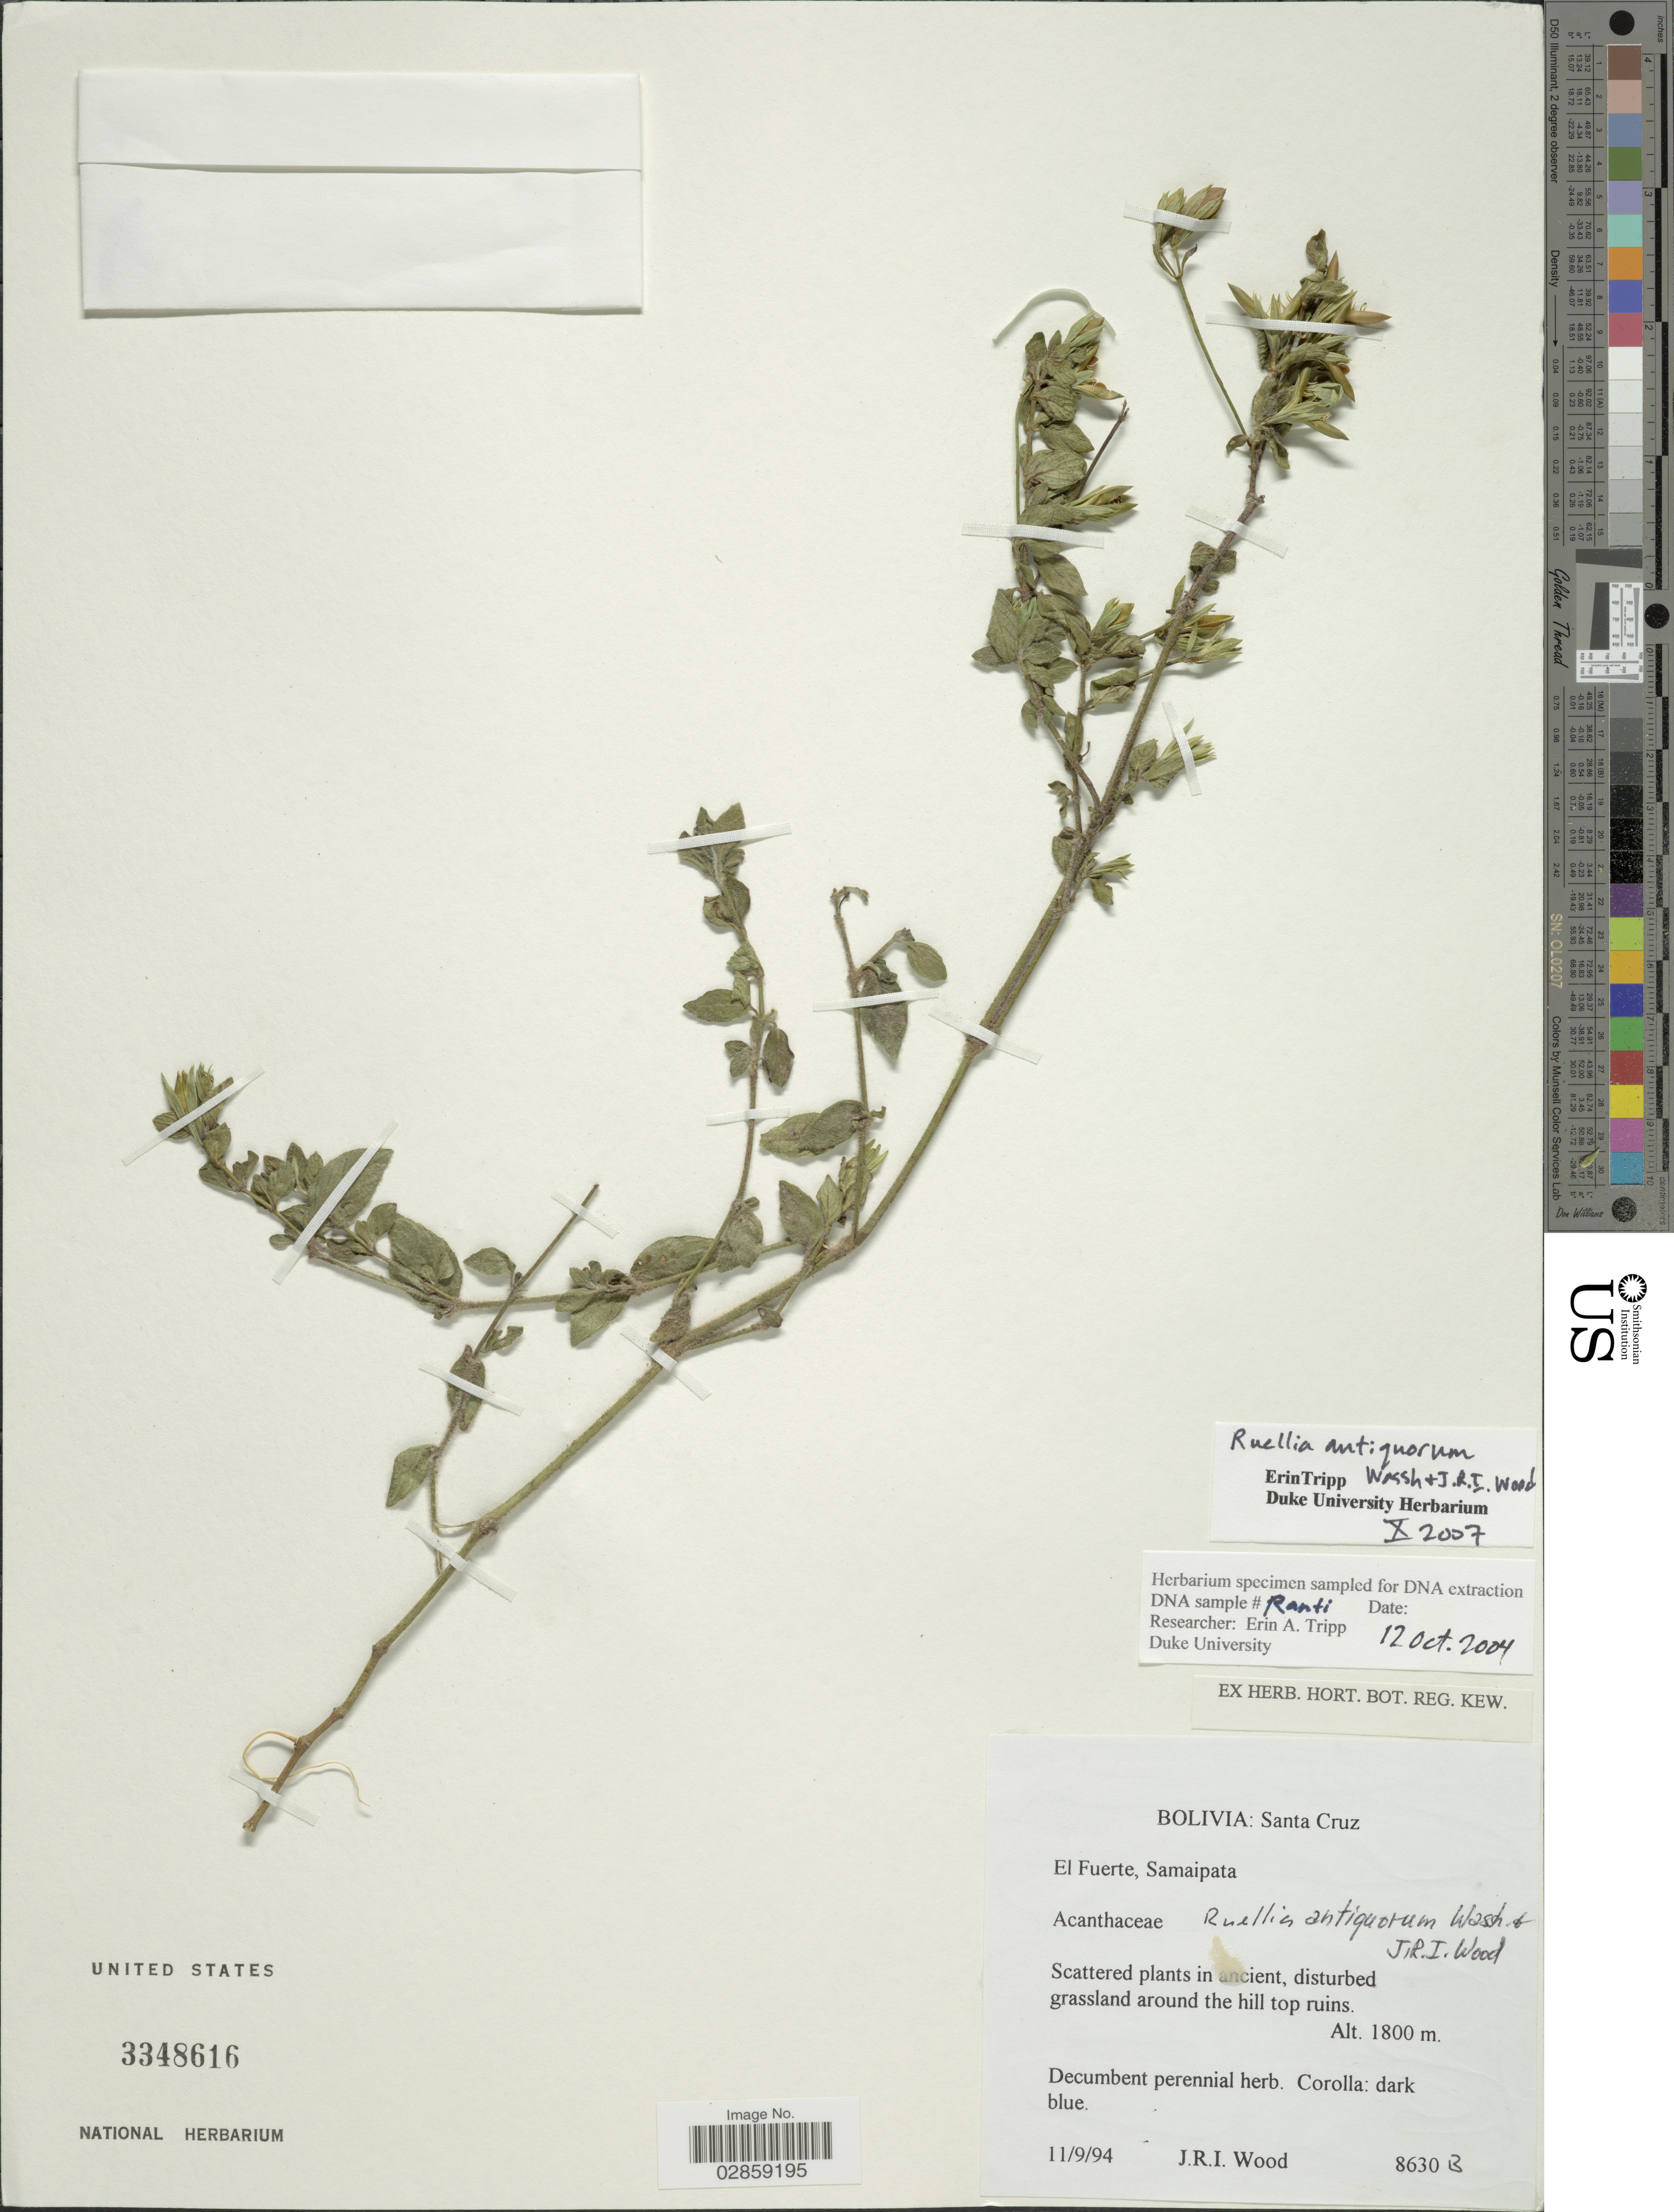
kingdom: Plantae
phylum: Tracheophyta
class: Magnoliopsida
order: Lamiales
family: Acanthaceae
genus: Ruellia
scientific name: Ruellia antiquorum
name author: Wassh. & J.R.I. Wood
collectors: J. R. I. Wood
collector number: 8630B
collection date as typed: Transcribed d/m/y: 11/9/94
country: Bolivia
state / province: Santa Cruz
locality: El Fuerte, Samaipata.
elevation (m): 1800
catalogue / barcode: US 3348616